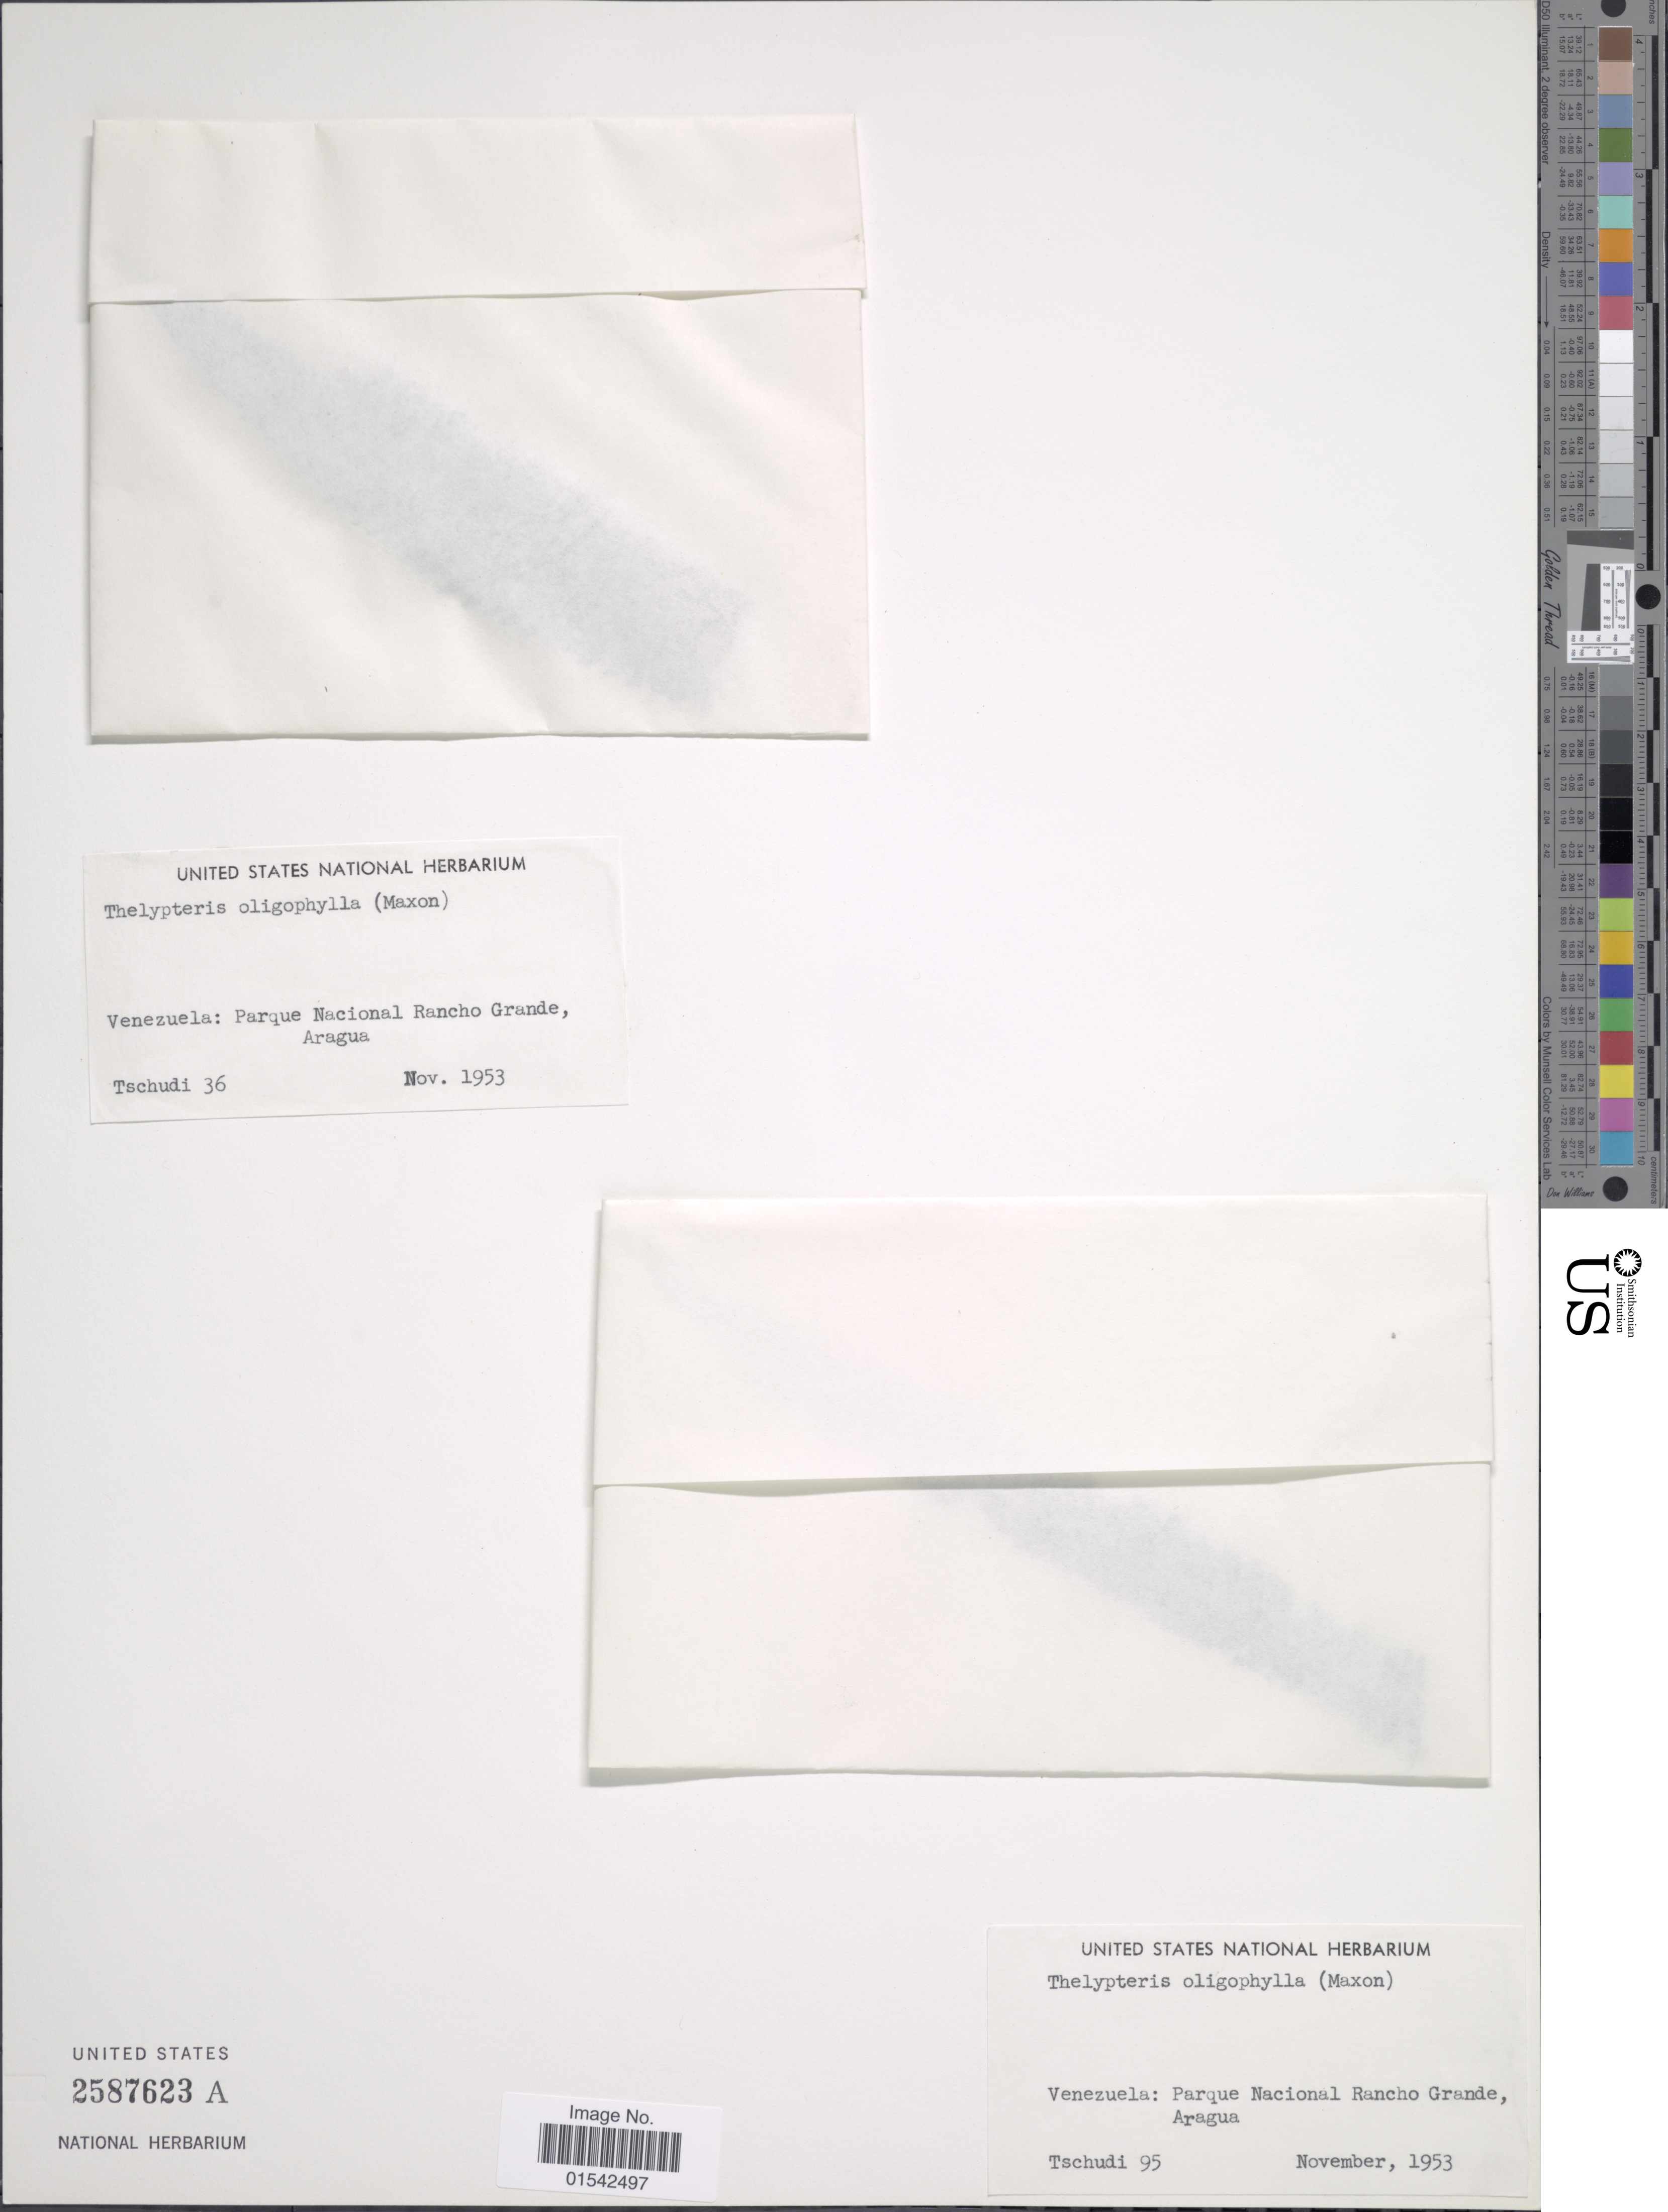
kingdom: Plantae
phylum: Tracheophyta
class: Polypodiopsida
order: Polypodiales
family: Thelypteridaceae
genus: Cyclosorus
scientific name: Cyclosorus grandis (A.R. Sm.) comb. nov., ined 2015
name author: (A.R. Sm.)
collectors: Tschudi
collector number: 36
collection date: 1953-11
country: Venezuela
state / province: Aragua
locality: Parque Nacional Rancho Grande